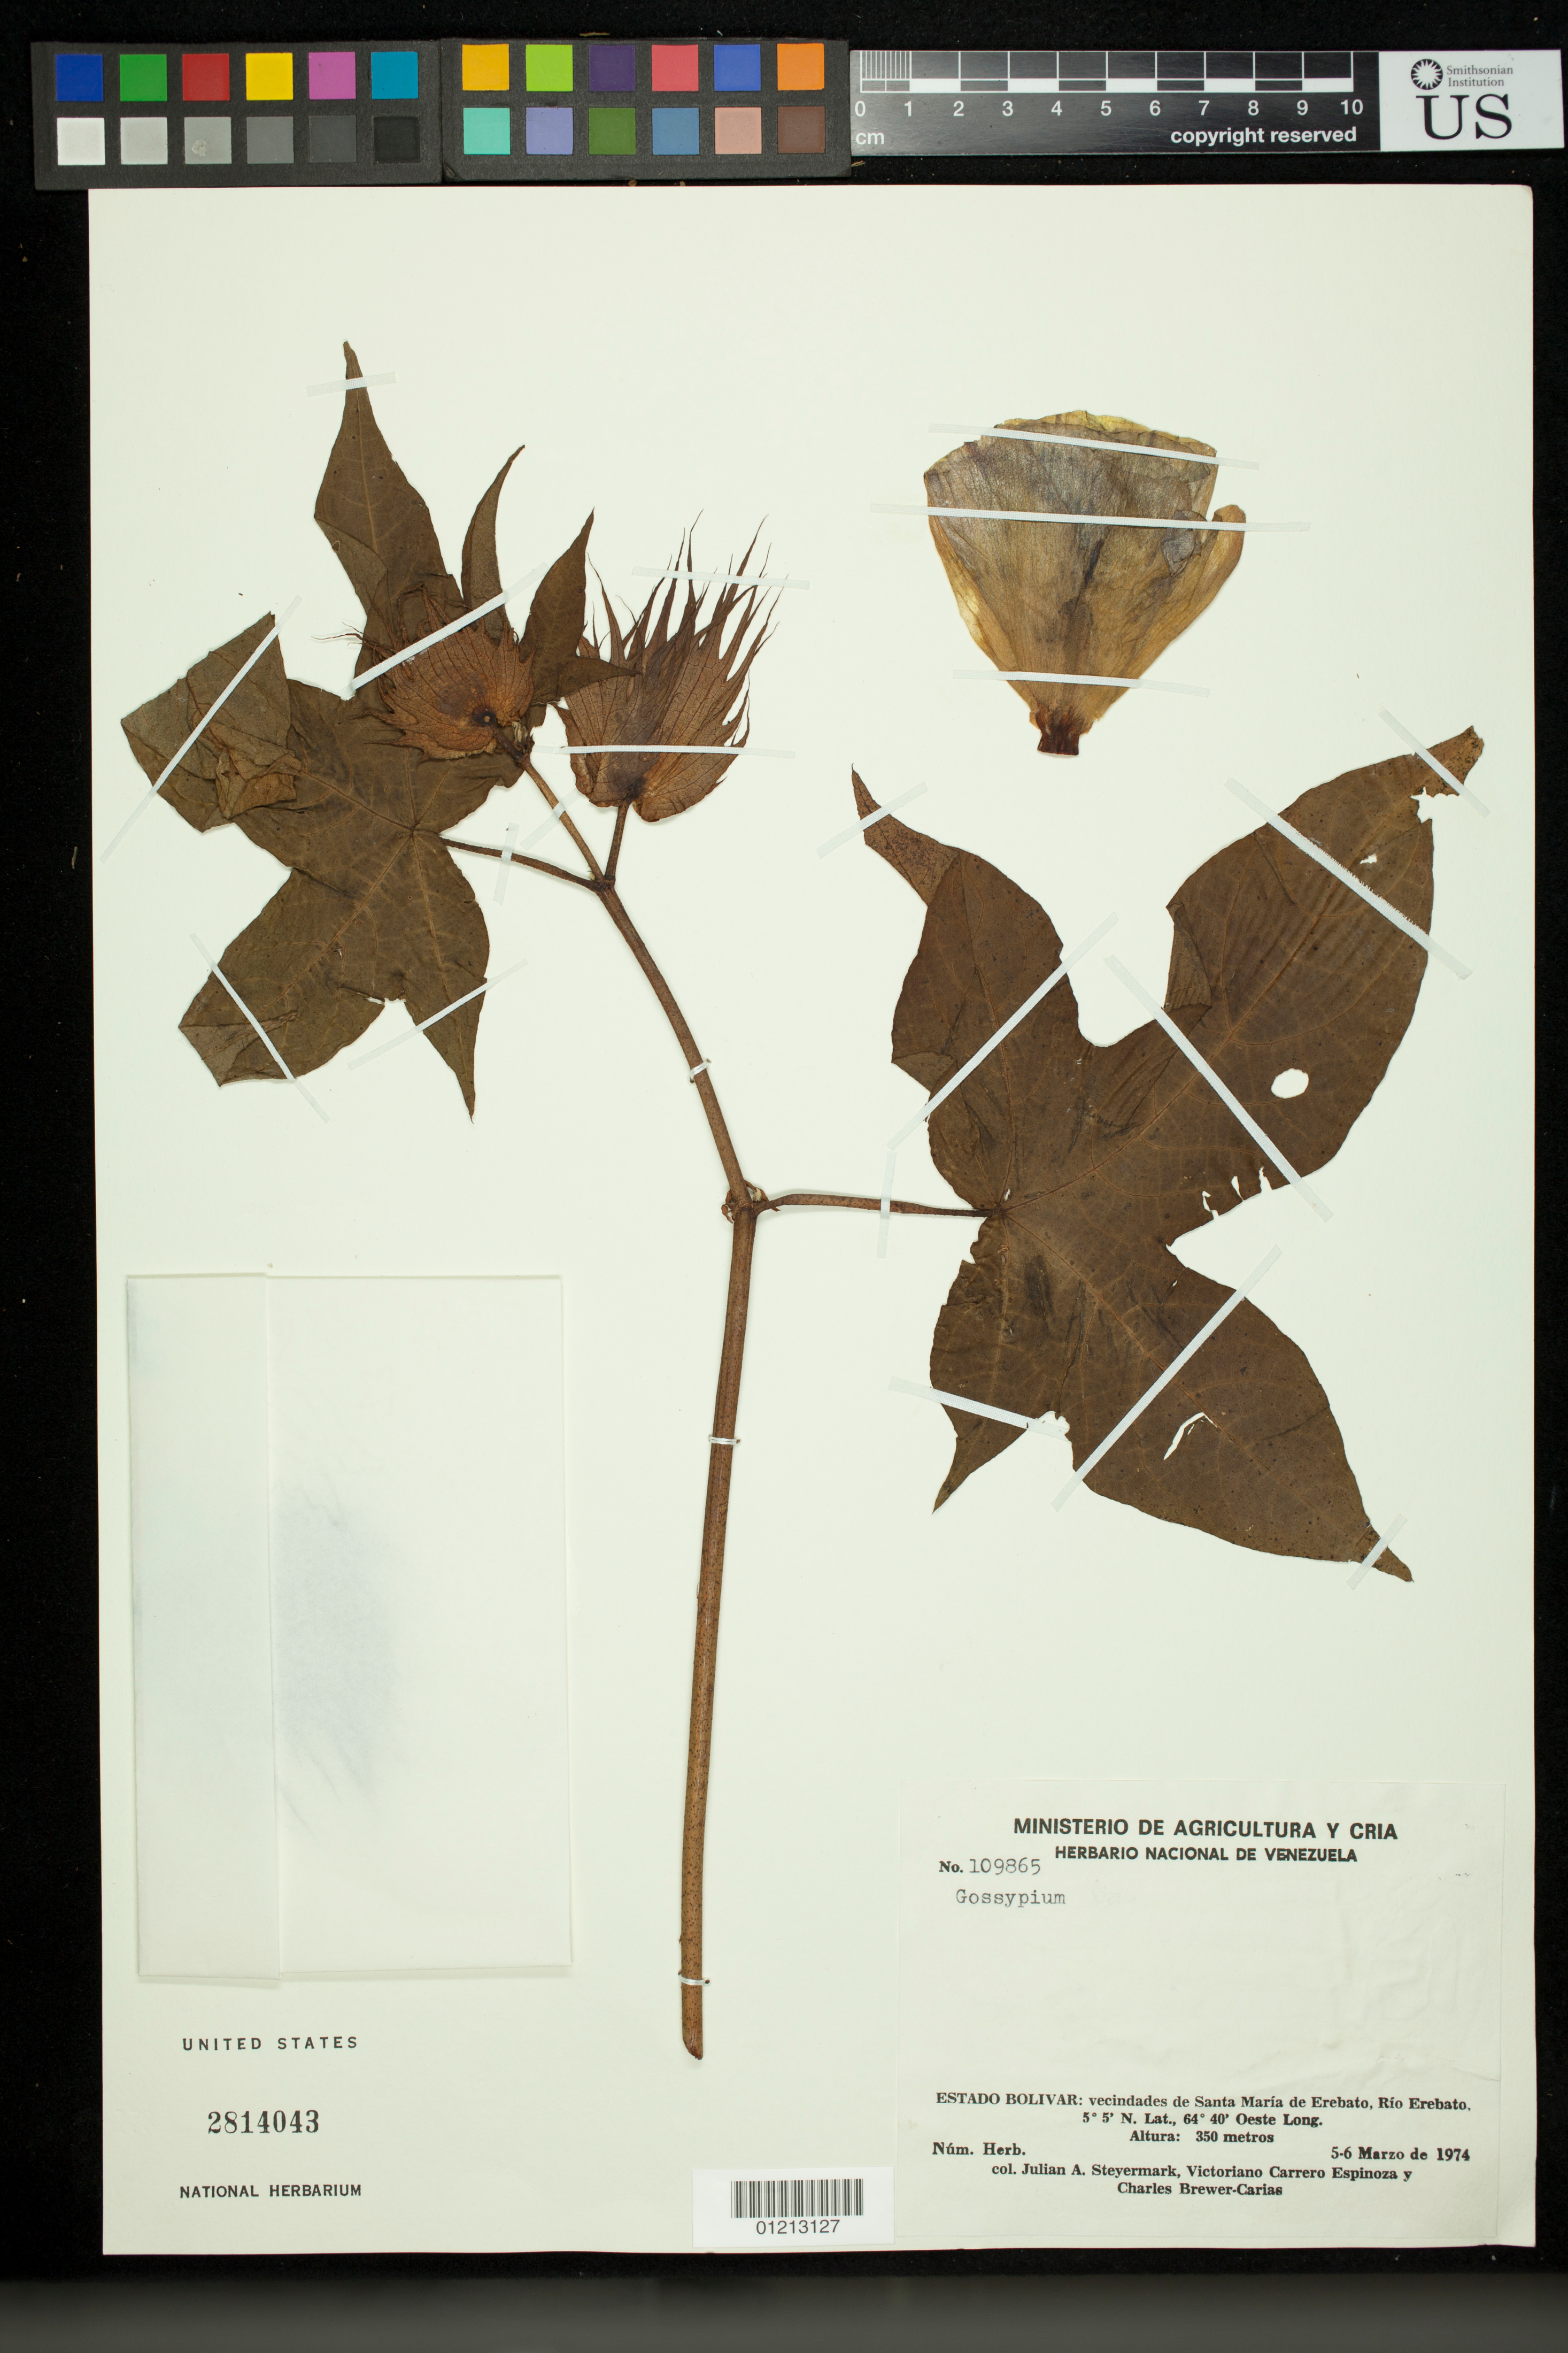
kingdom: Plantae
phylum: Tracheophyta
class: Magnoliopsida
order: Malvales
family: Malvaceae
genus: Gossypium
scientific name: Gossypium sp.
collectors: J. Steyermark, V. Espinoza & C. Brewer-Carias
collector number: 109865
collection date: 1974-03-05/1974-03-06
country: Venezuela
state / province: Bolivar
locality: vecindades de Santa Maria de Erebato, Rio Erebato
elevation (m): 350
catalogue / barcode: US 2814043